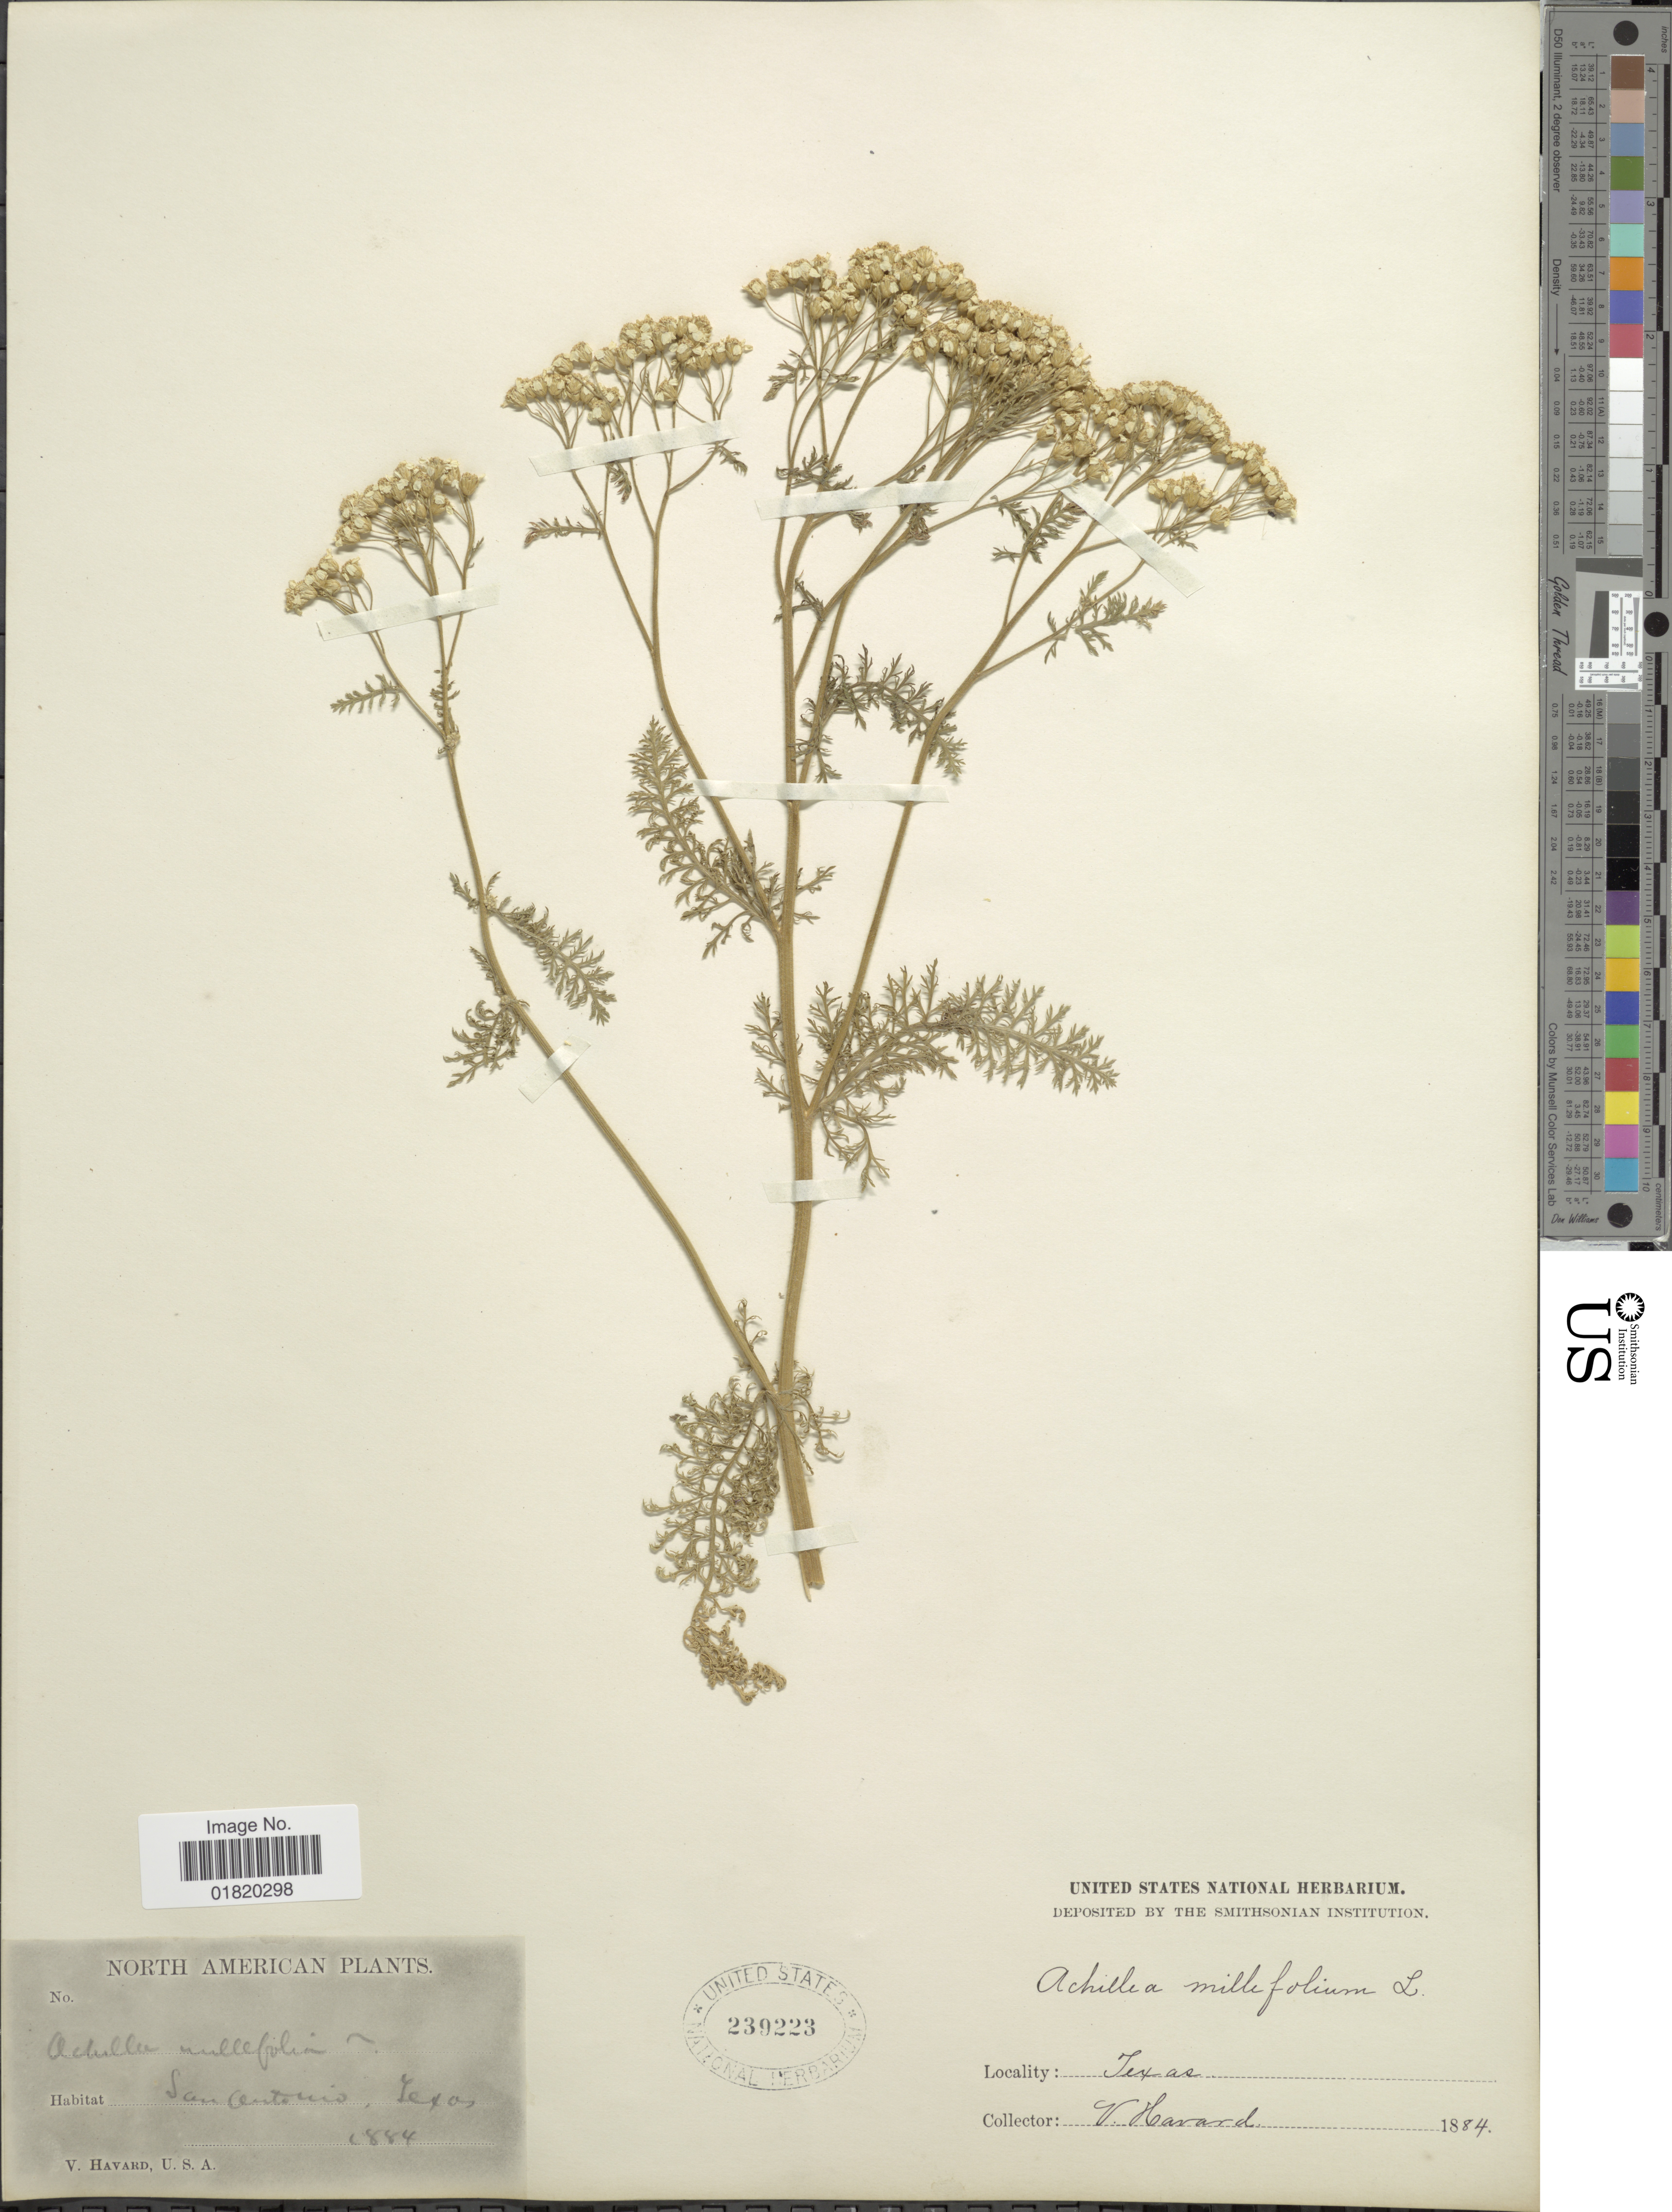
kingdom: Plantae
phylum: Tracheophyta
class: Magnoliopsida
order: Asterales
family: Asteraceae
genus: Achillea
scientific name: Achillea millefolium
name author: L.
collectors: V. Havard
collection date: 1884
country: United States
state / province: Texas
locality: San Antonio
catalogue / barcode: US 239223